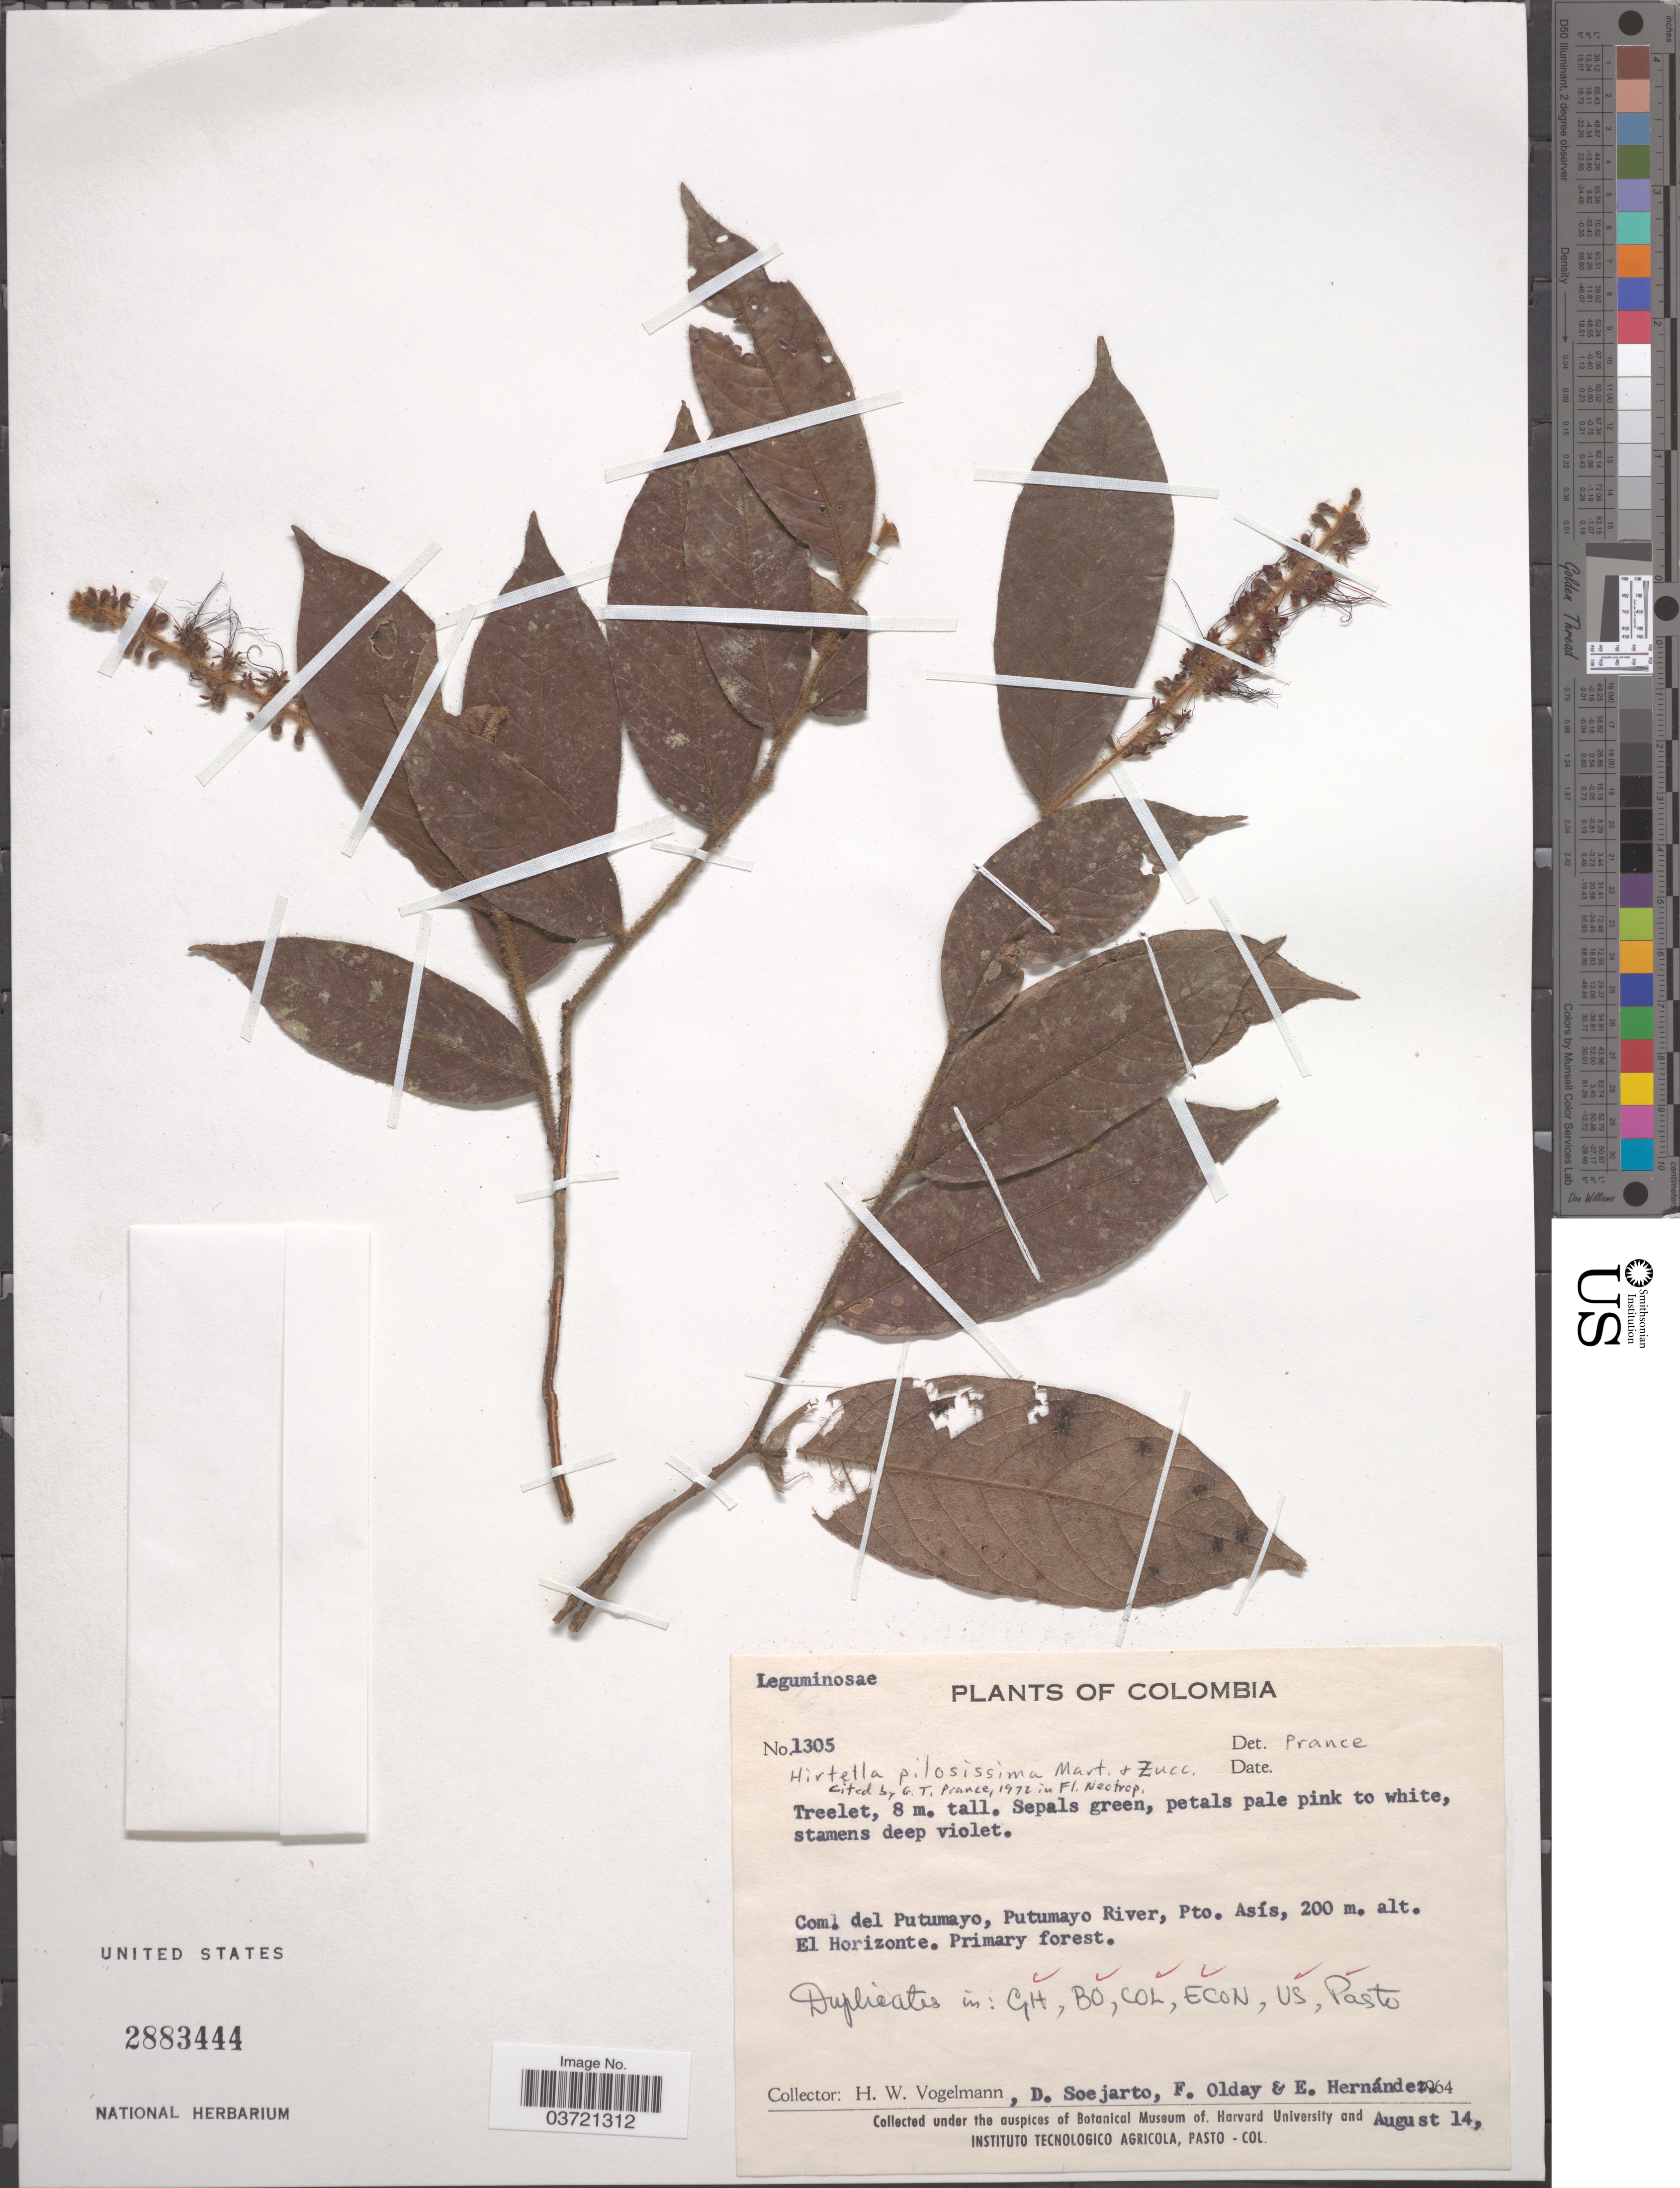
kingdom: Plantae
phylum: Tracheophyta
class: Magnoliopsida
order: Malpighiales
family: Chrysobalanaceae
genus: Hirtella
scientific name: Hirtella pilosissima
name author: Mart. & Zucc.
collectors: H. Vogelmann, D. Soejarto, F. Olday & E. Hernandez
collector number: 1305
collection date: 1964-08-14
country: Colombia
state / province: Putumayo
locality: Com. del Putumayo, Putumayo River, Pto. Asís. El Horizonte.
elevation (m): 200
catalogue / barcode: US 2883444